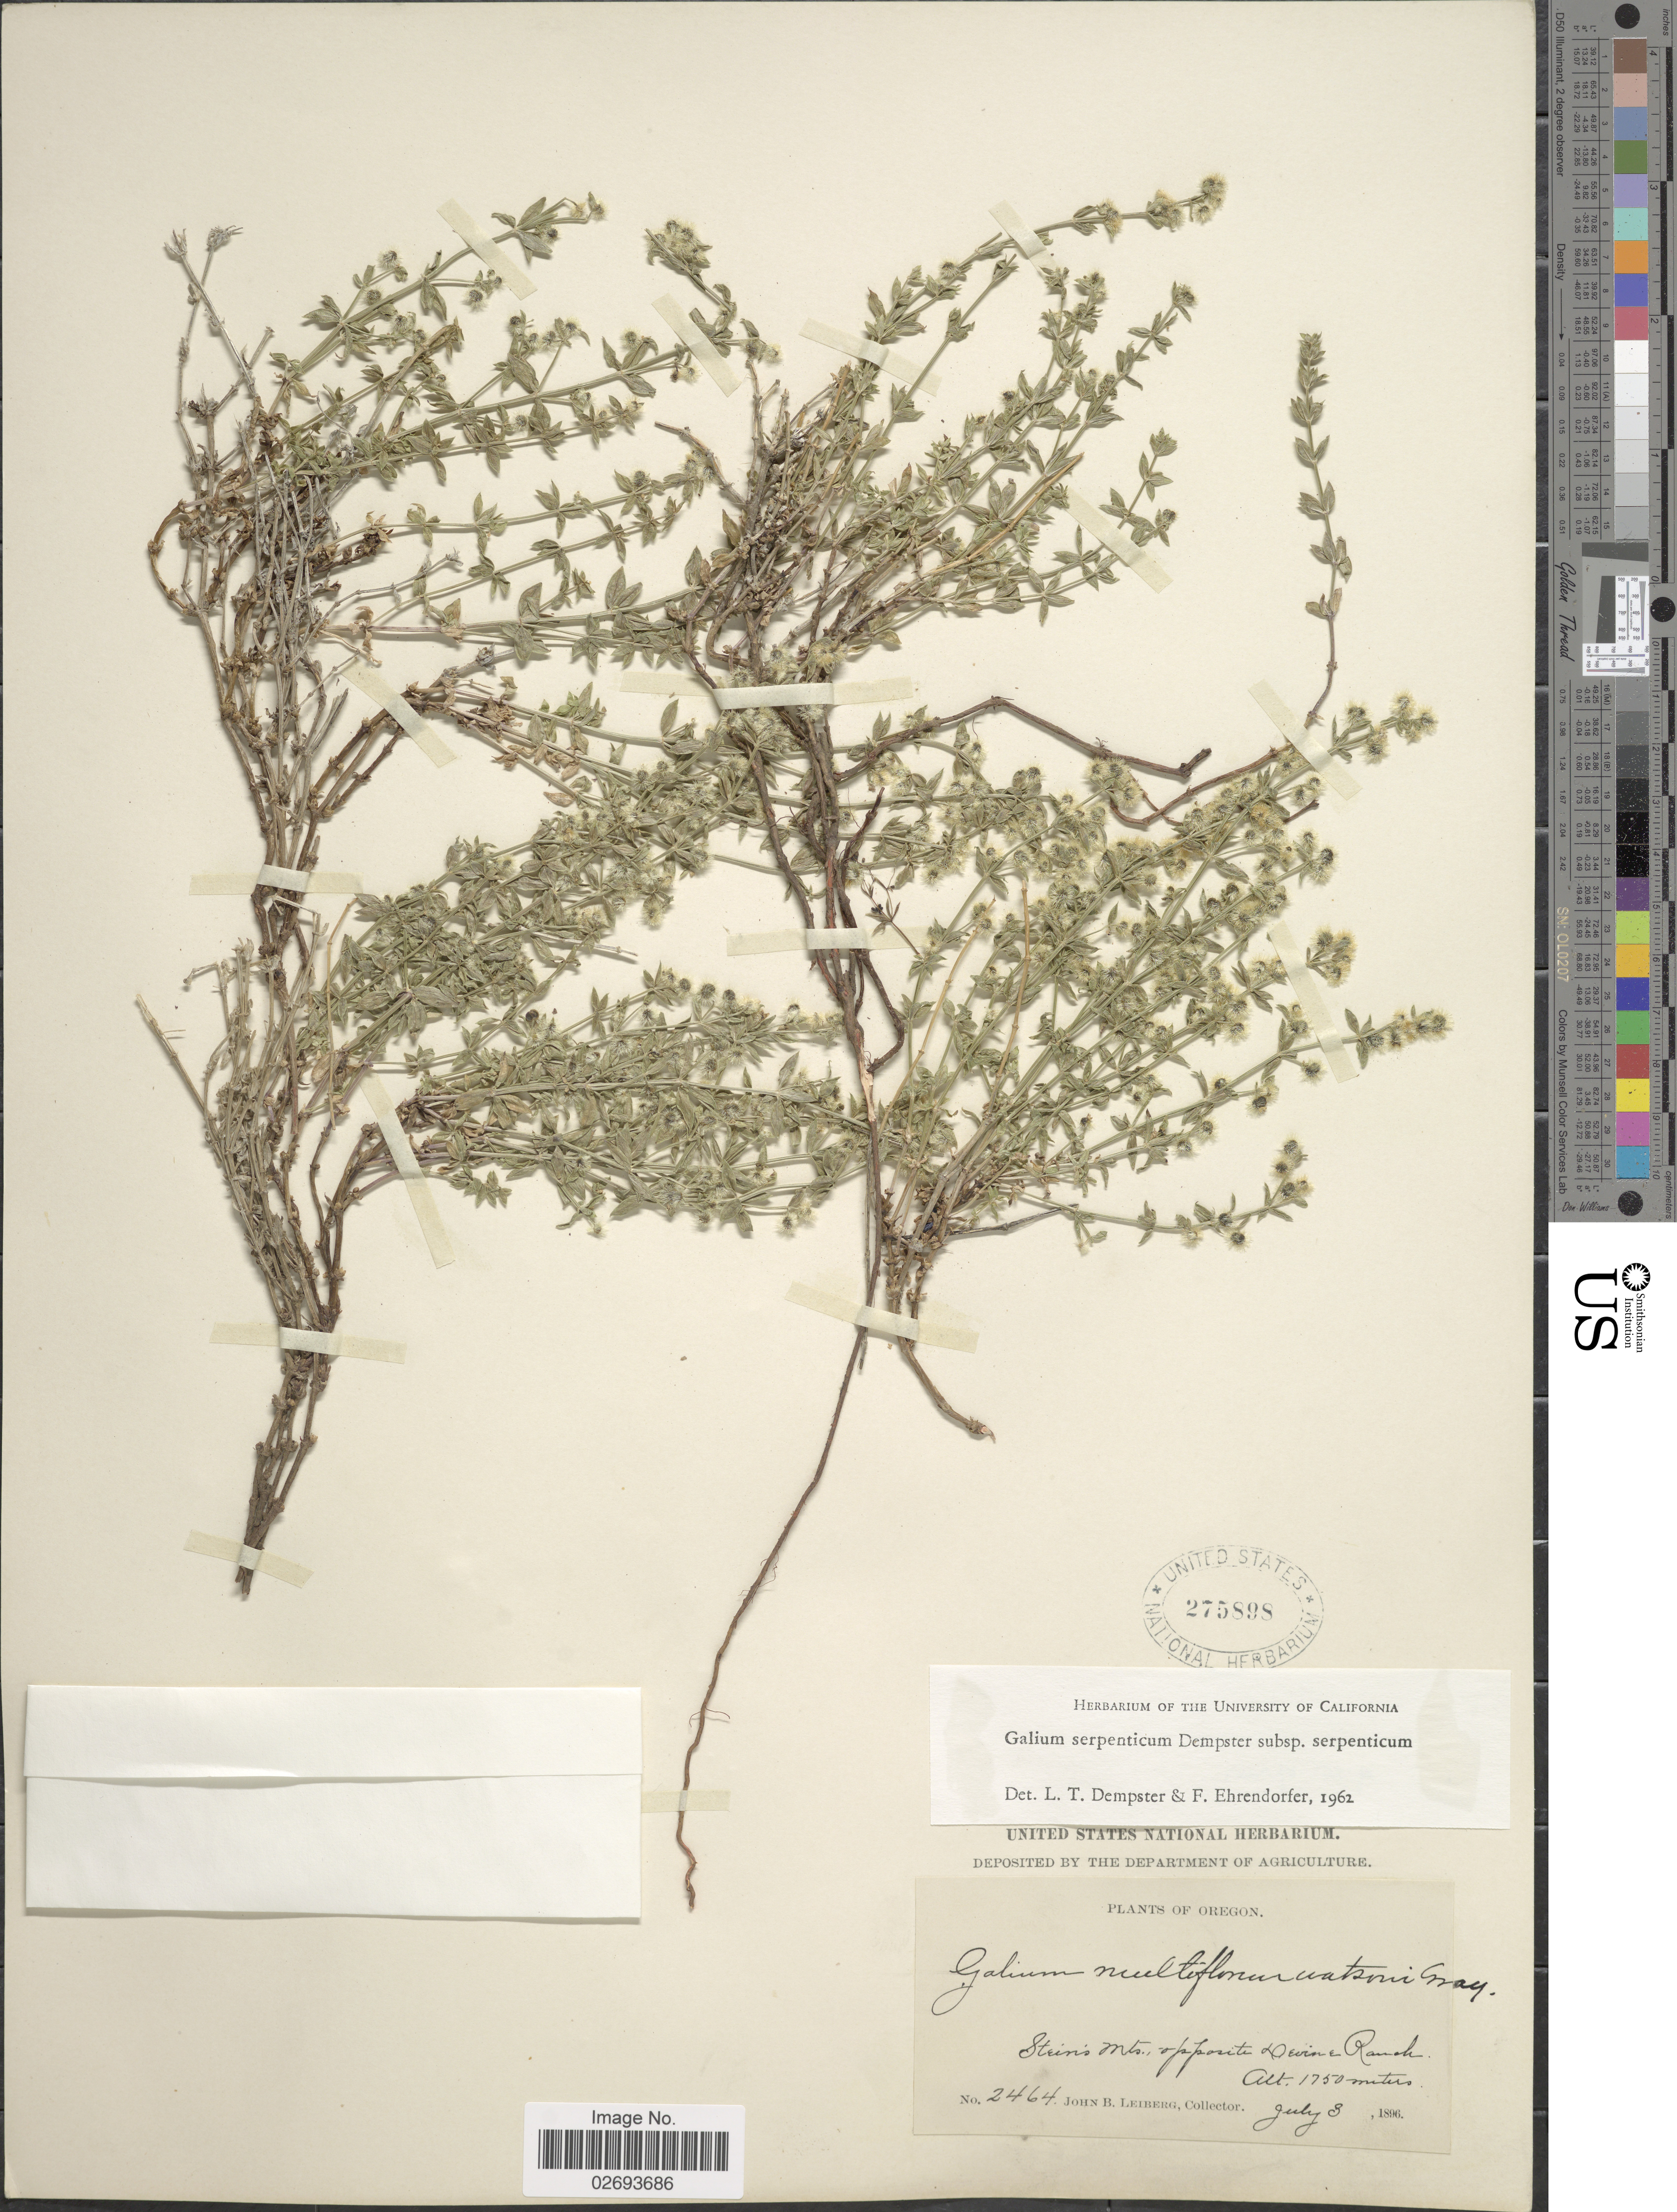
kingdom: Plantae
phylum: Tracheophyta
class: Magnoliopsida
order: Gentianales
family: Rubiaceae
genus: Galium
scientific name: Galium serpenticum subsp. serpenticum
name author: Dempster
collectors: J. B. Leiberg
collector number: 2464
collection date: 1896-07-03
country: United States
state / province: Oregon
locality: Steins Mts., opposite Devine Ranch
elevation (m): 1750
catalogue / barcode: US 275898